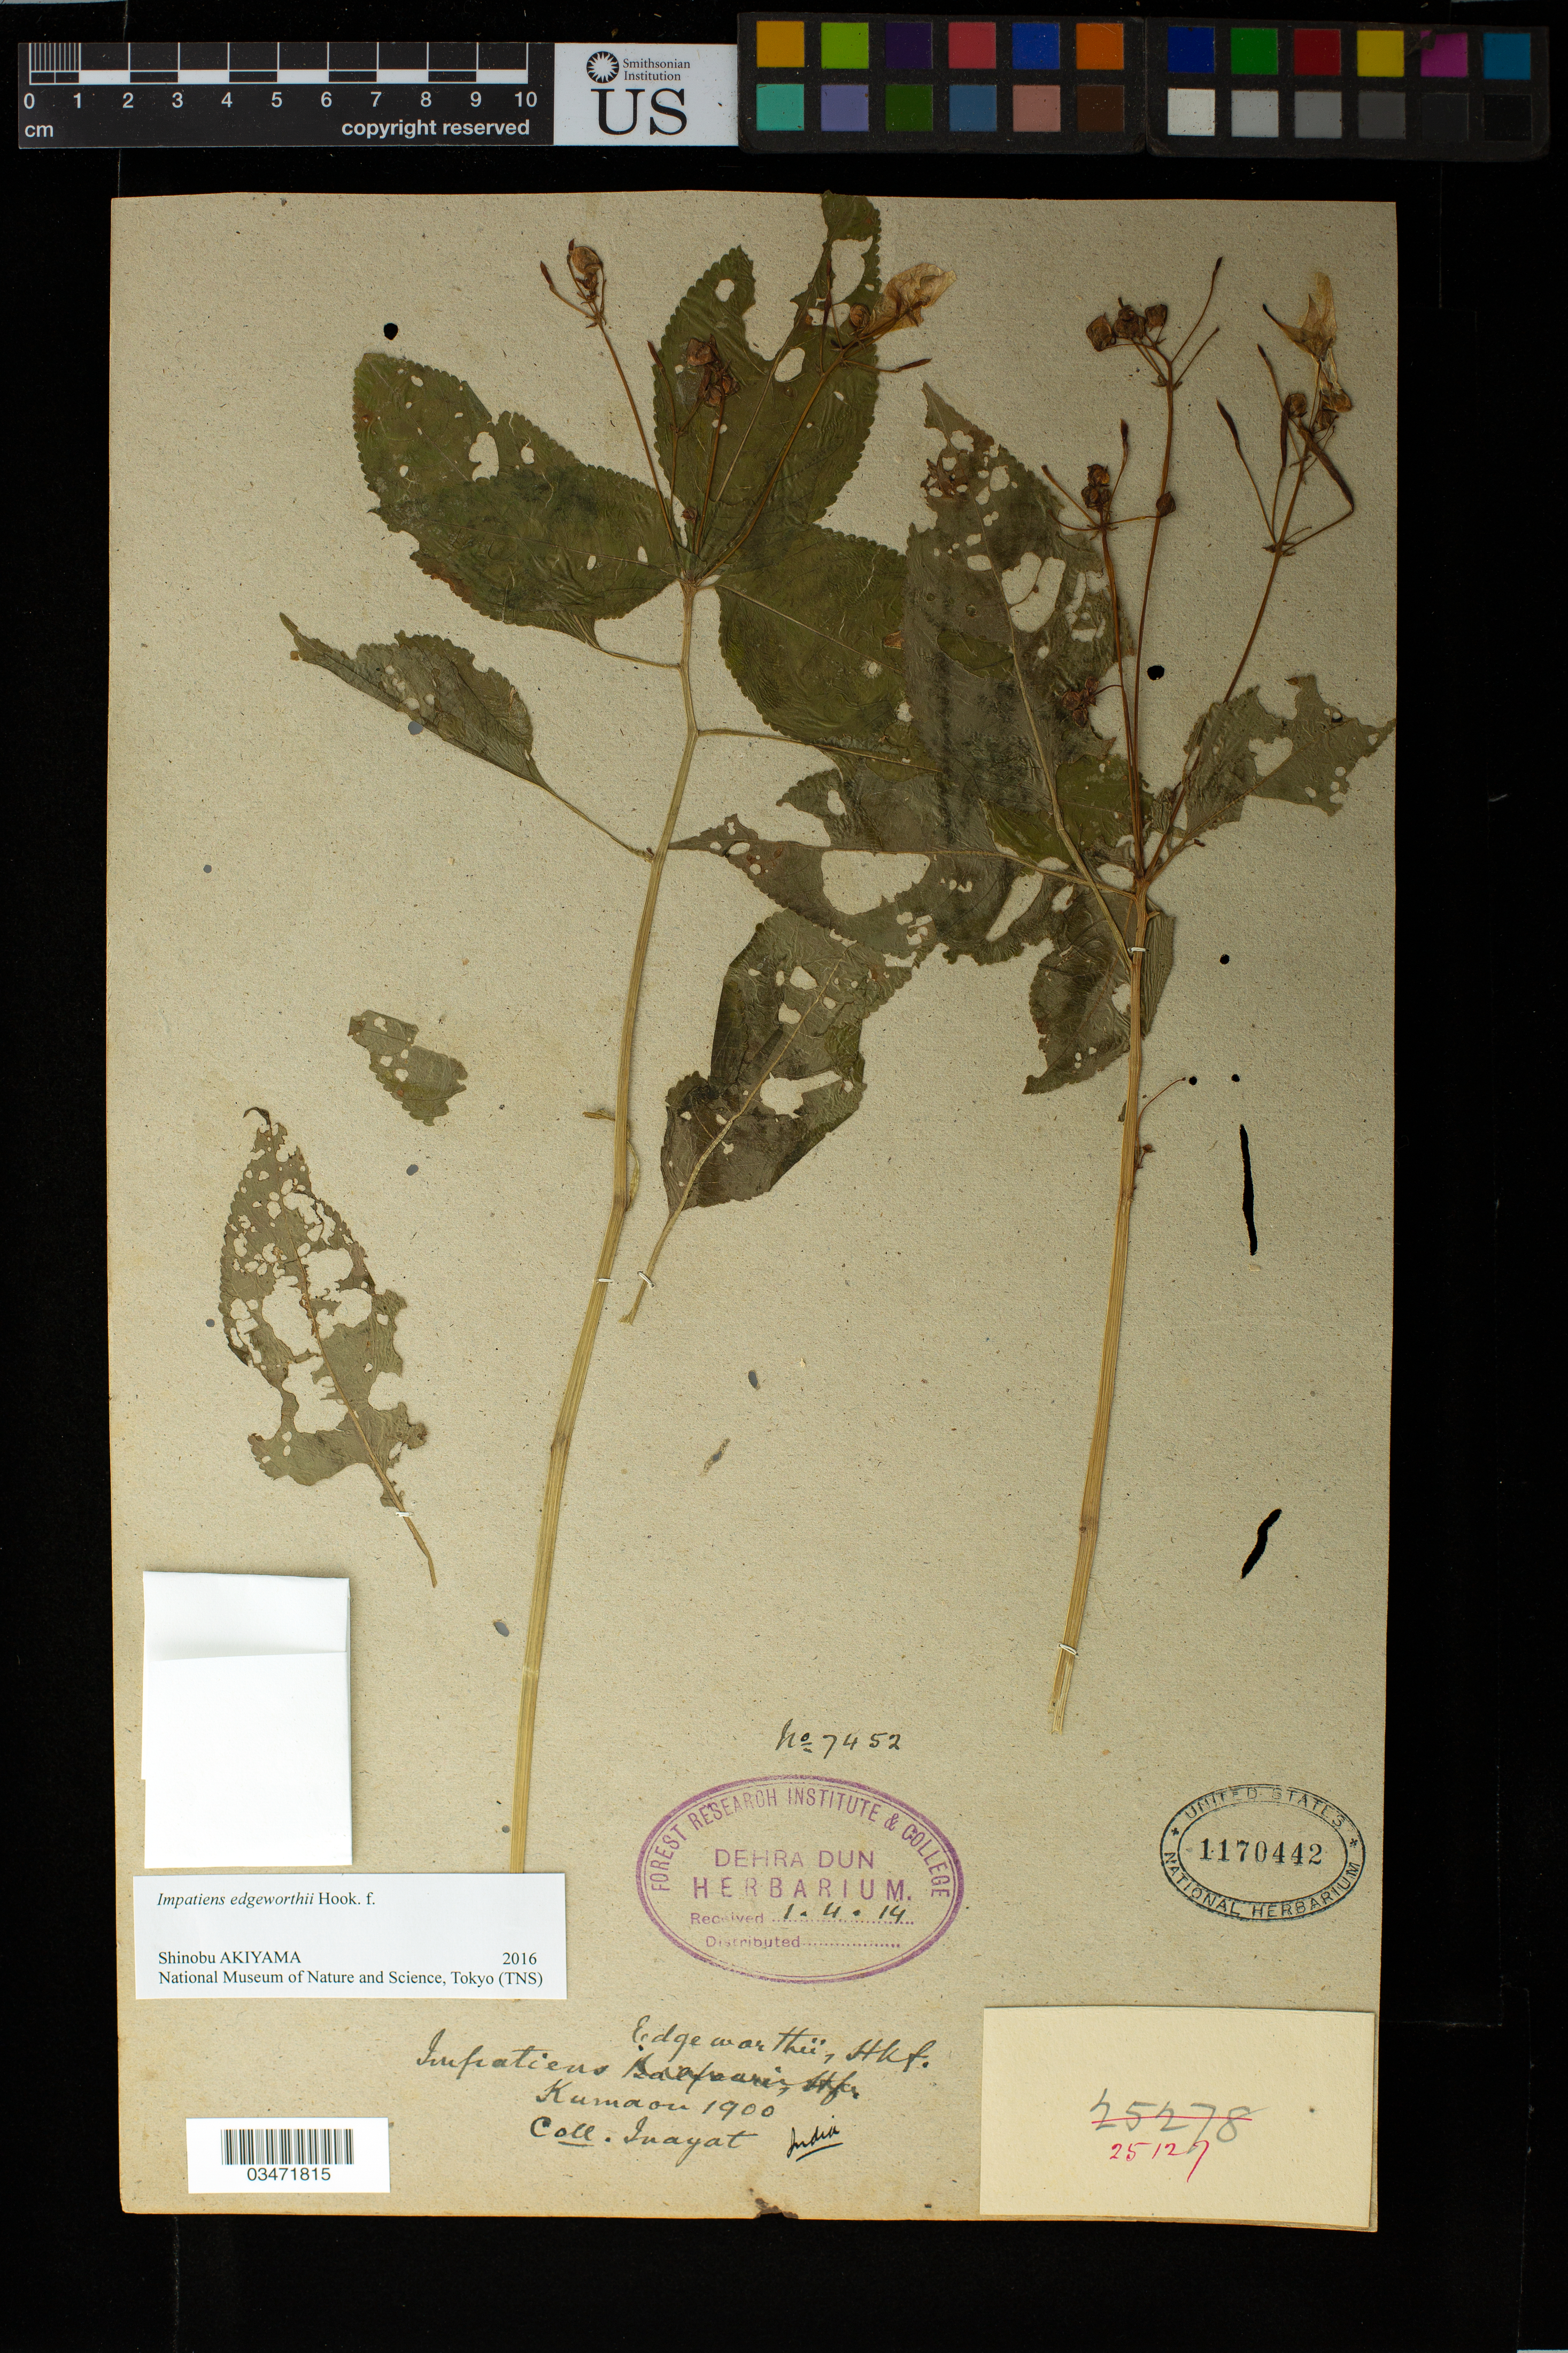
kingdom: Plantae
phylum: Tracheophyta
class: Magnoliopsida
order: Ericales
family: Balsaminaceae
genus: Impatiens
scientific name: Impatiens edgeworthii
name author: Hook. f.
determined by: Akiyama, Shinobu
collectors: -. Inayat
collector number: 25127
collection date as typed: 1900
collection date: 1900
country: India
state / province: Uttarakhand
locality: Kumaon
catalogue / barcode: US 1170442